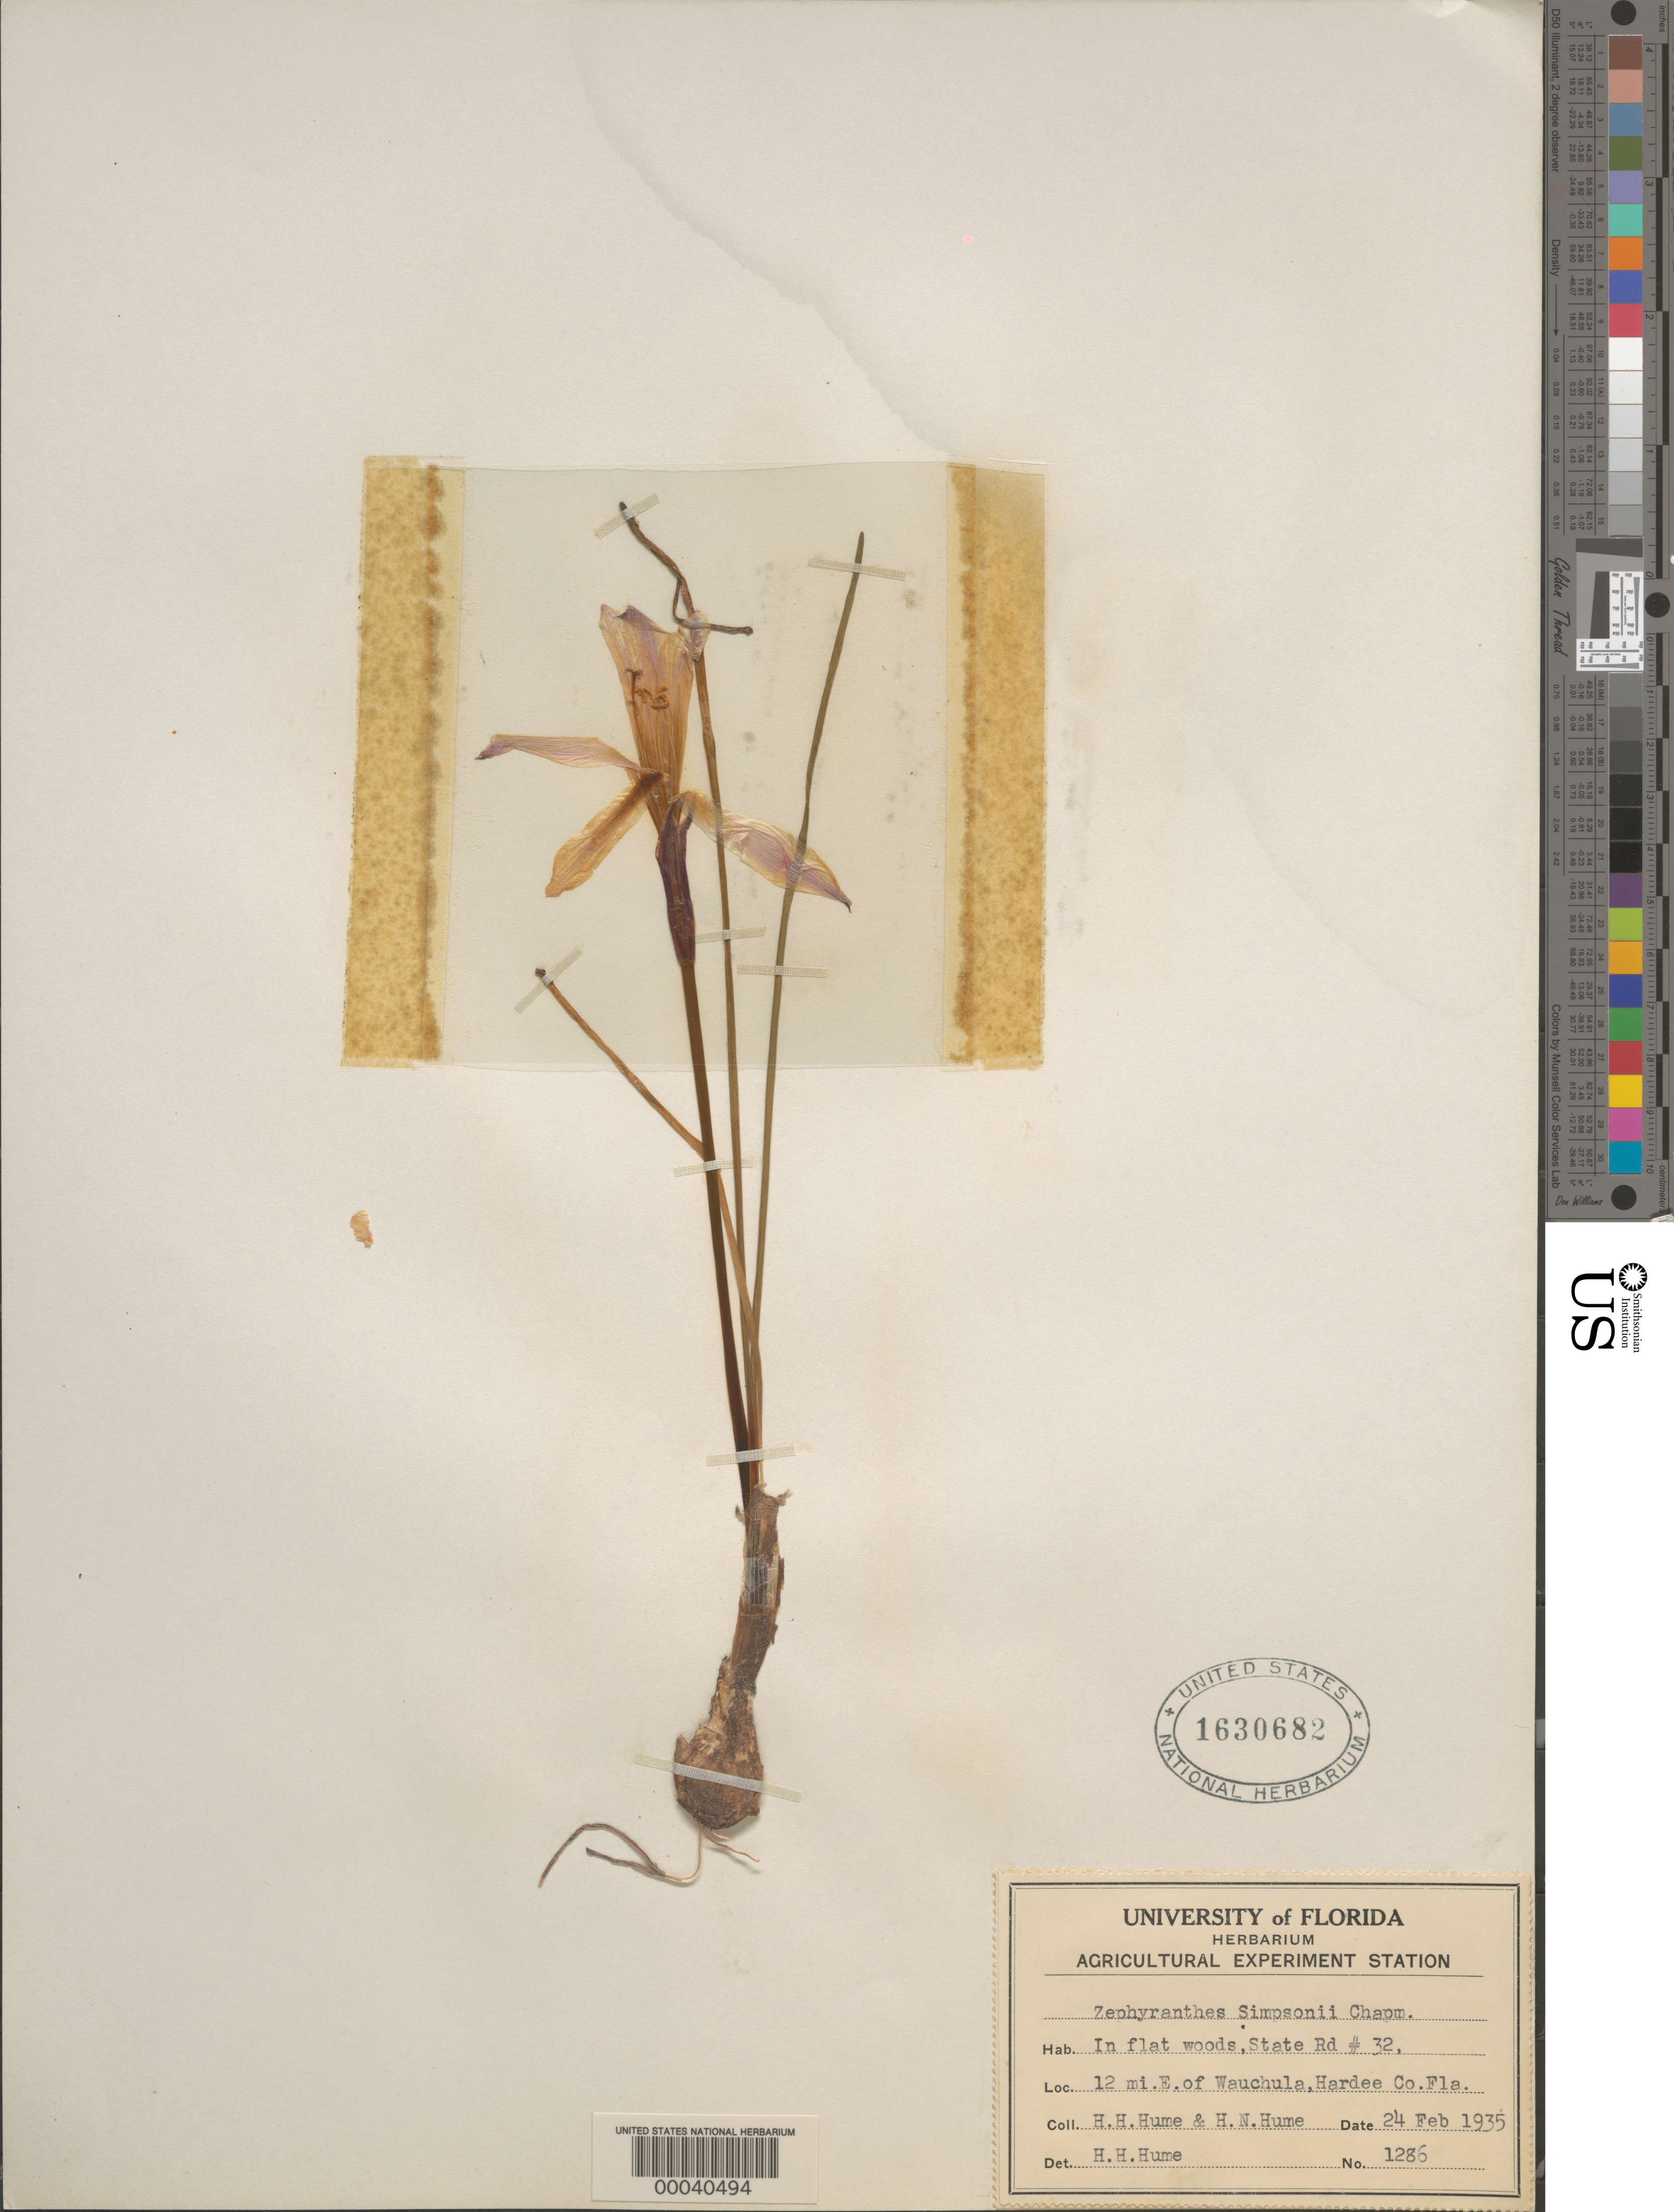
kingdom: Plantae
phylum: Tracheophyta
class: Liliopsida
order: Asparagales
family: Amaryllidaceae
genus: Zephyranthes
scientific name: Zephyranthes simpsonii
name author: Chapm.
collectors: H. Hume & H. Hume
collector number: Univ Of Fl Herb 1286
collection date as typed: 24 Feb 1935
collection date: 1935-02-24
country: United States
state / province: Florida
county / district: Hardee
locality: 12 mi. e of wauchula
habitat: In flat woods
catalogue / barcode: US 1630682